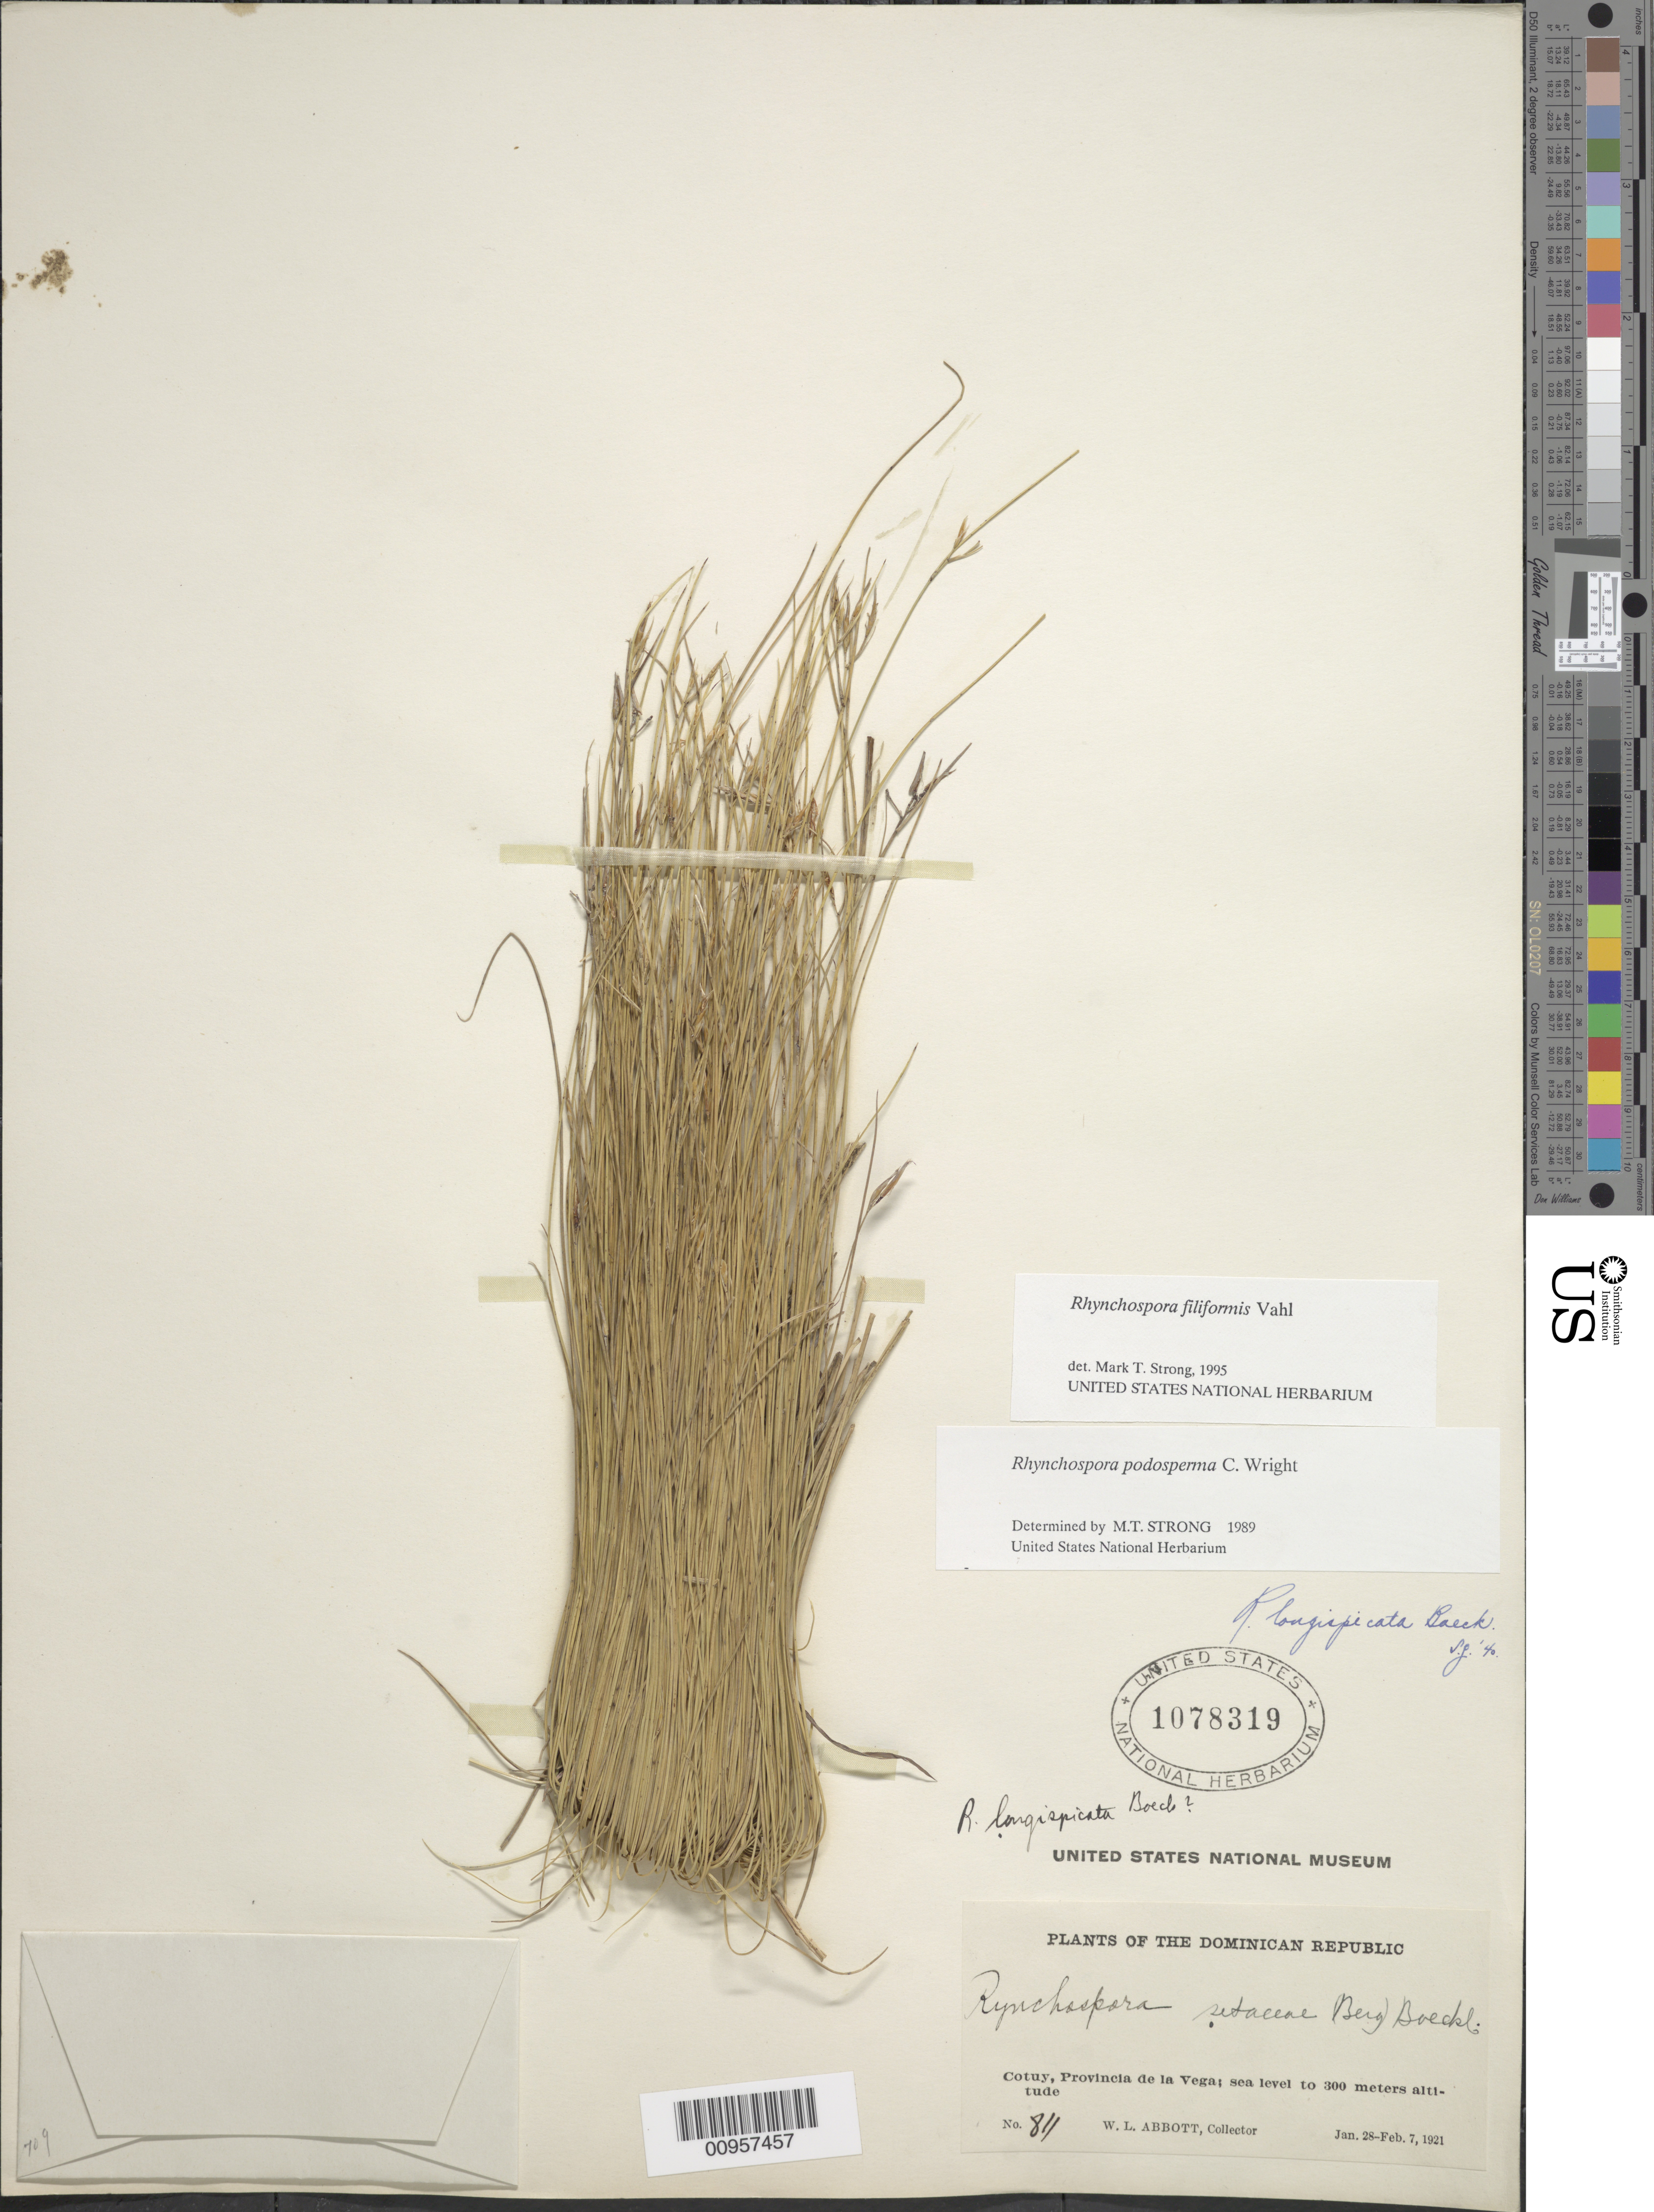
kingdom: Plantae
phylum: Tracheophyta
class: Liliopsida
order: Poales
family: Cyperaceae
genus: Rhynchospora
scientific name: Rhynchospora filiformis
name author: Vahl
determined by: Strong, M. T., (US), Smithsonian Institution - National Museum of Natural History (UNITED STATES)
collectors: W. L. Abbott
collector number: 811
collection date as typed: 28 Jan 1921 to 07 Feb 1921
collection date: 1921-01-28/1921-02-07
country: Dominican Republic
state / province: La Vega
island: Hispaniola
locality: Cotuy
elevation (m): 0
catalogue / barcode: US 1078319